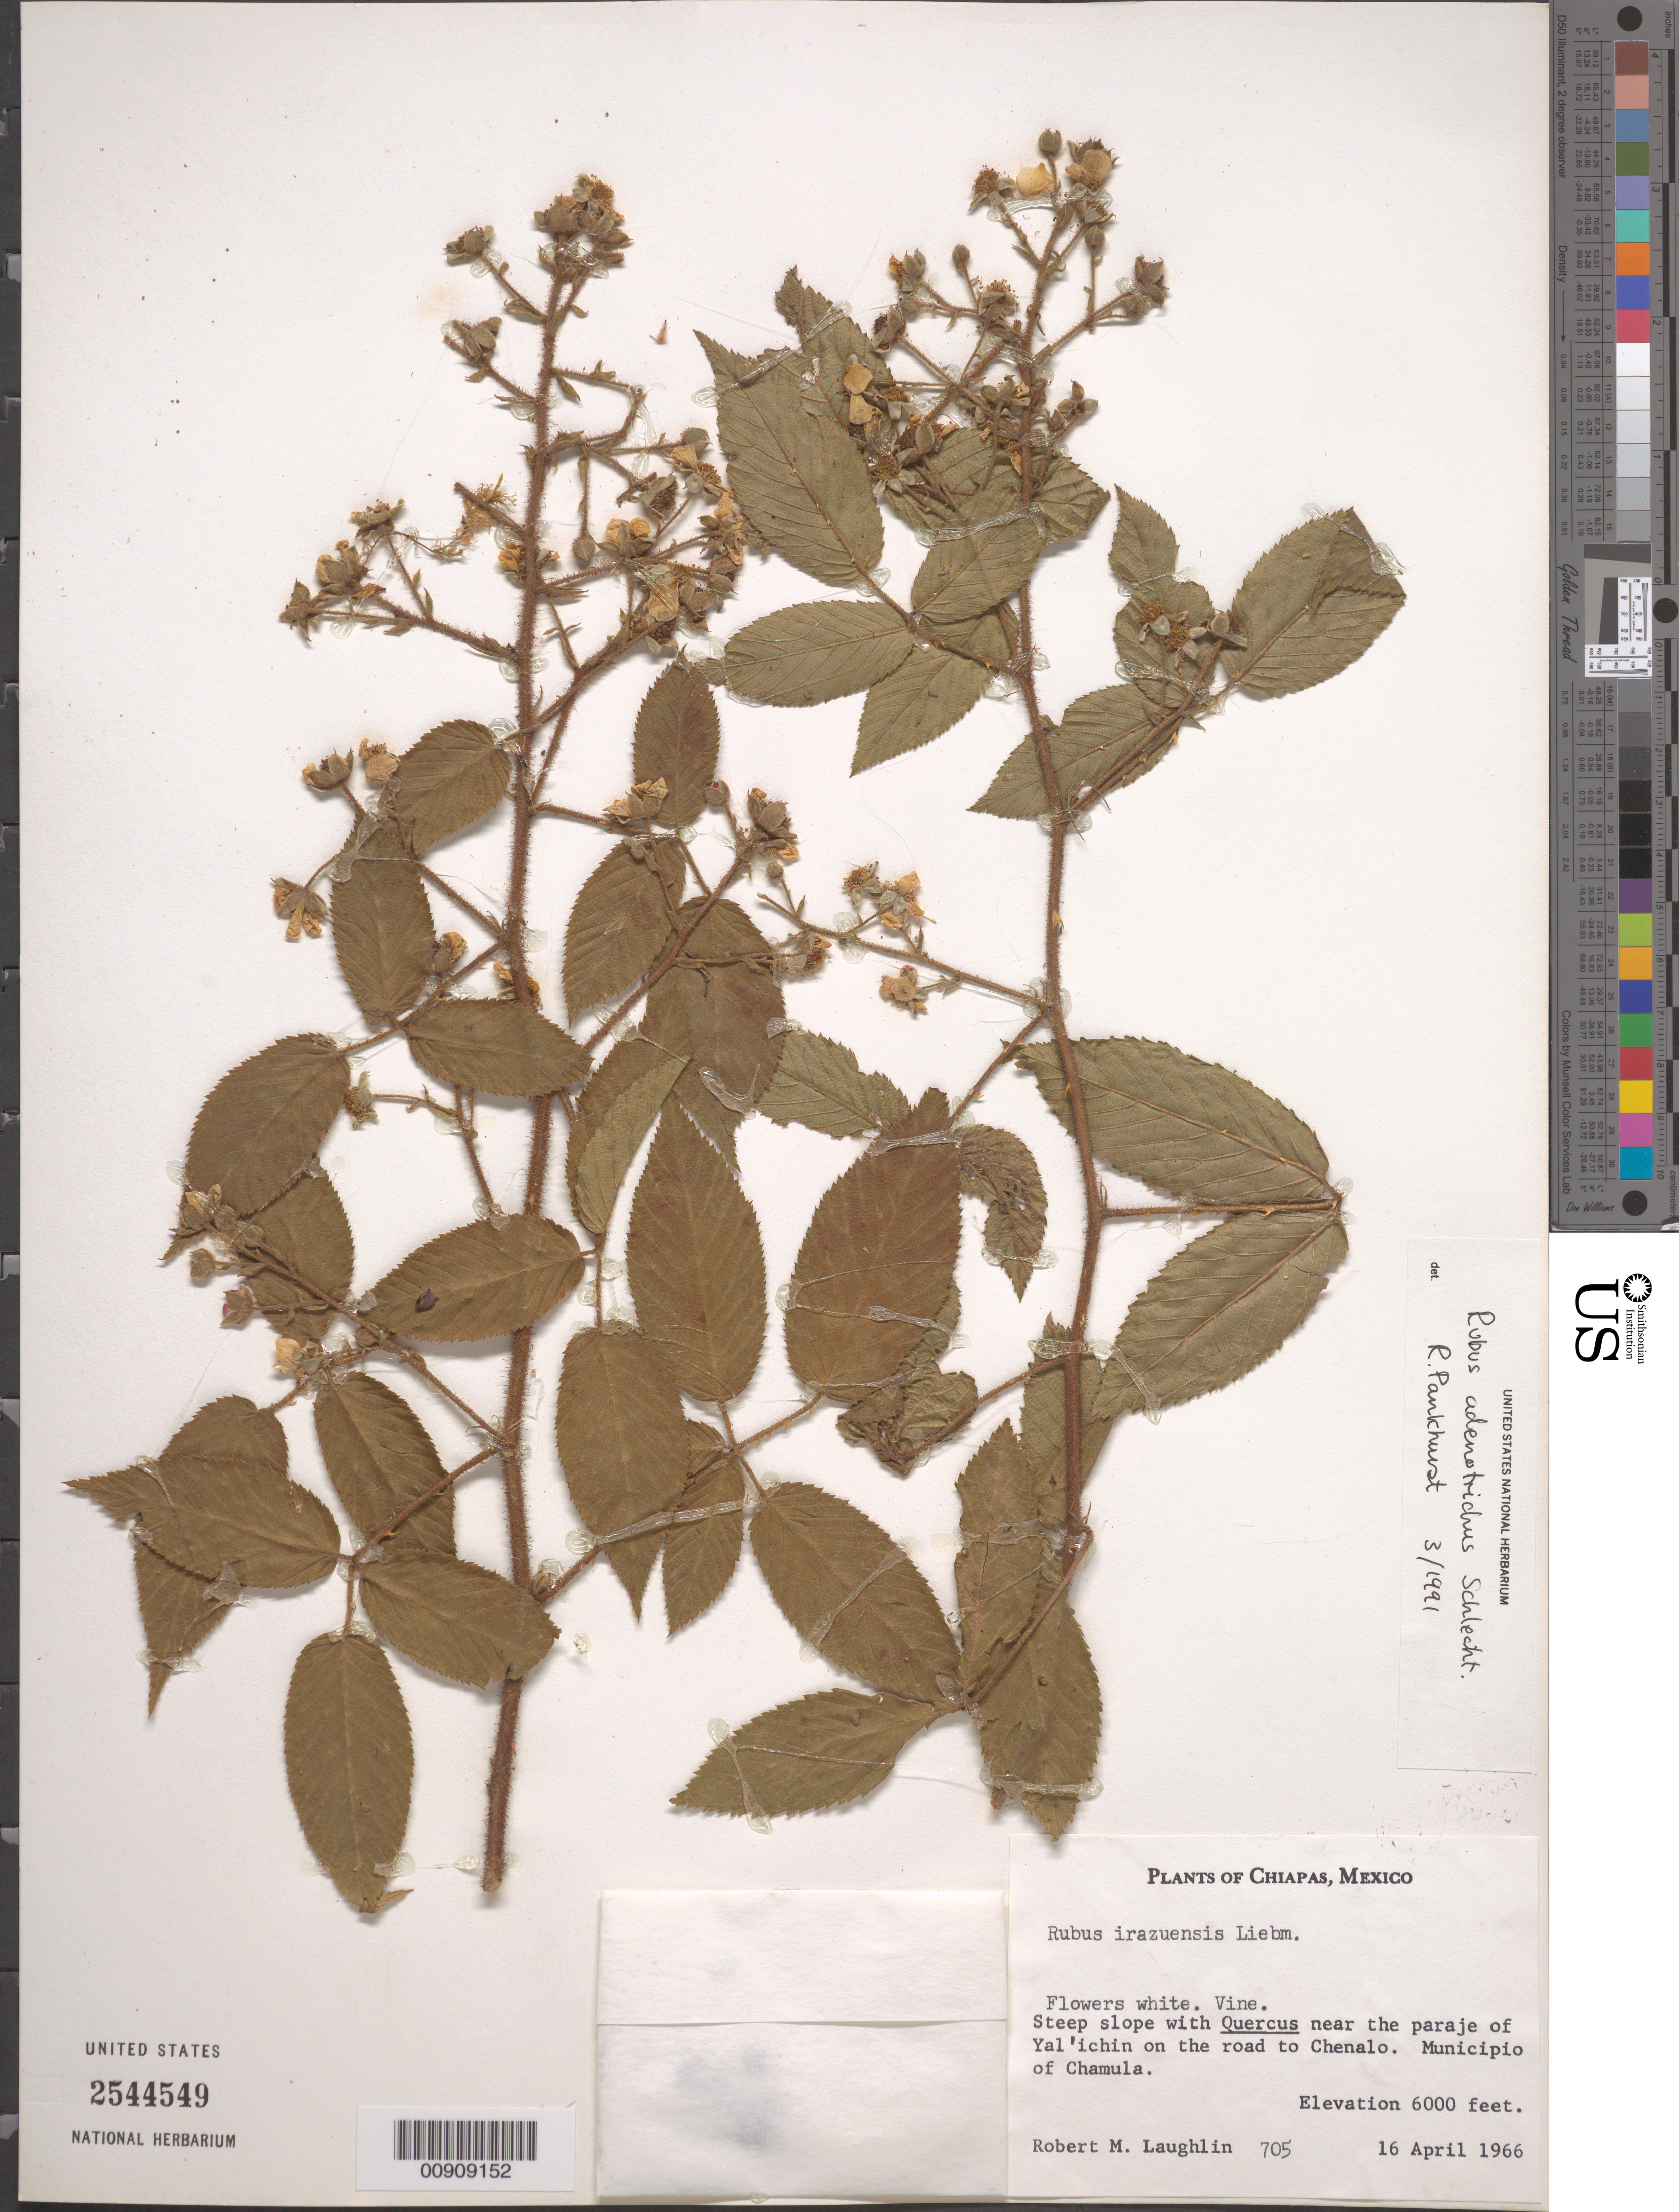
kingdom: Plantae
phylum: Tracheophyta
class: Magnoliopsida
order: Rosales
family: Rosaceae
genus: Rubus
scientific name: Rubus adenotrichos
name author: Schltdl.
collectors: R. M. Laughlin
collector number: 705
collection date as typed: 16 Apr 1966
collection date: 1966-04-16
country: Mexico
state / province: Chiapas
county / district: Chamula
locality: Near the paraje of Yal'ichin on the road to Chenalo. Municipio of Chamula, Chiapas.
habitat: Steep slope with Quercus.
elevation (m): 1829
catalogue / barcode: US 2544549